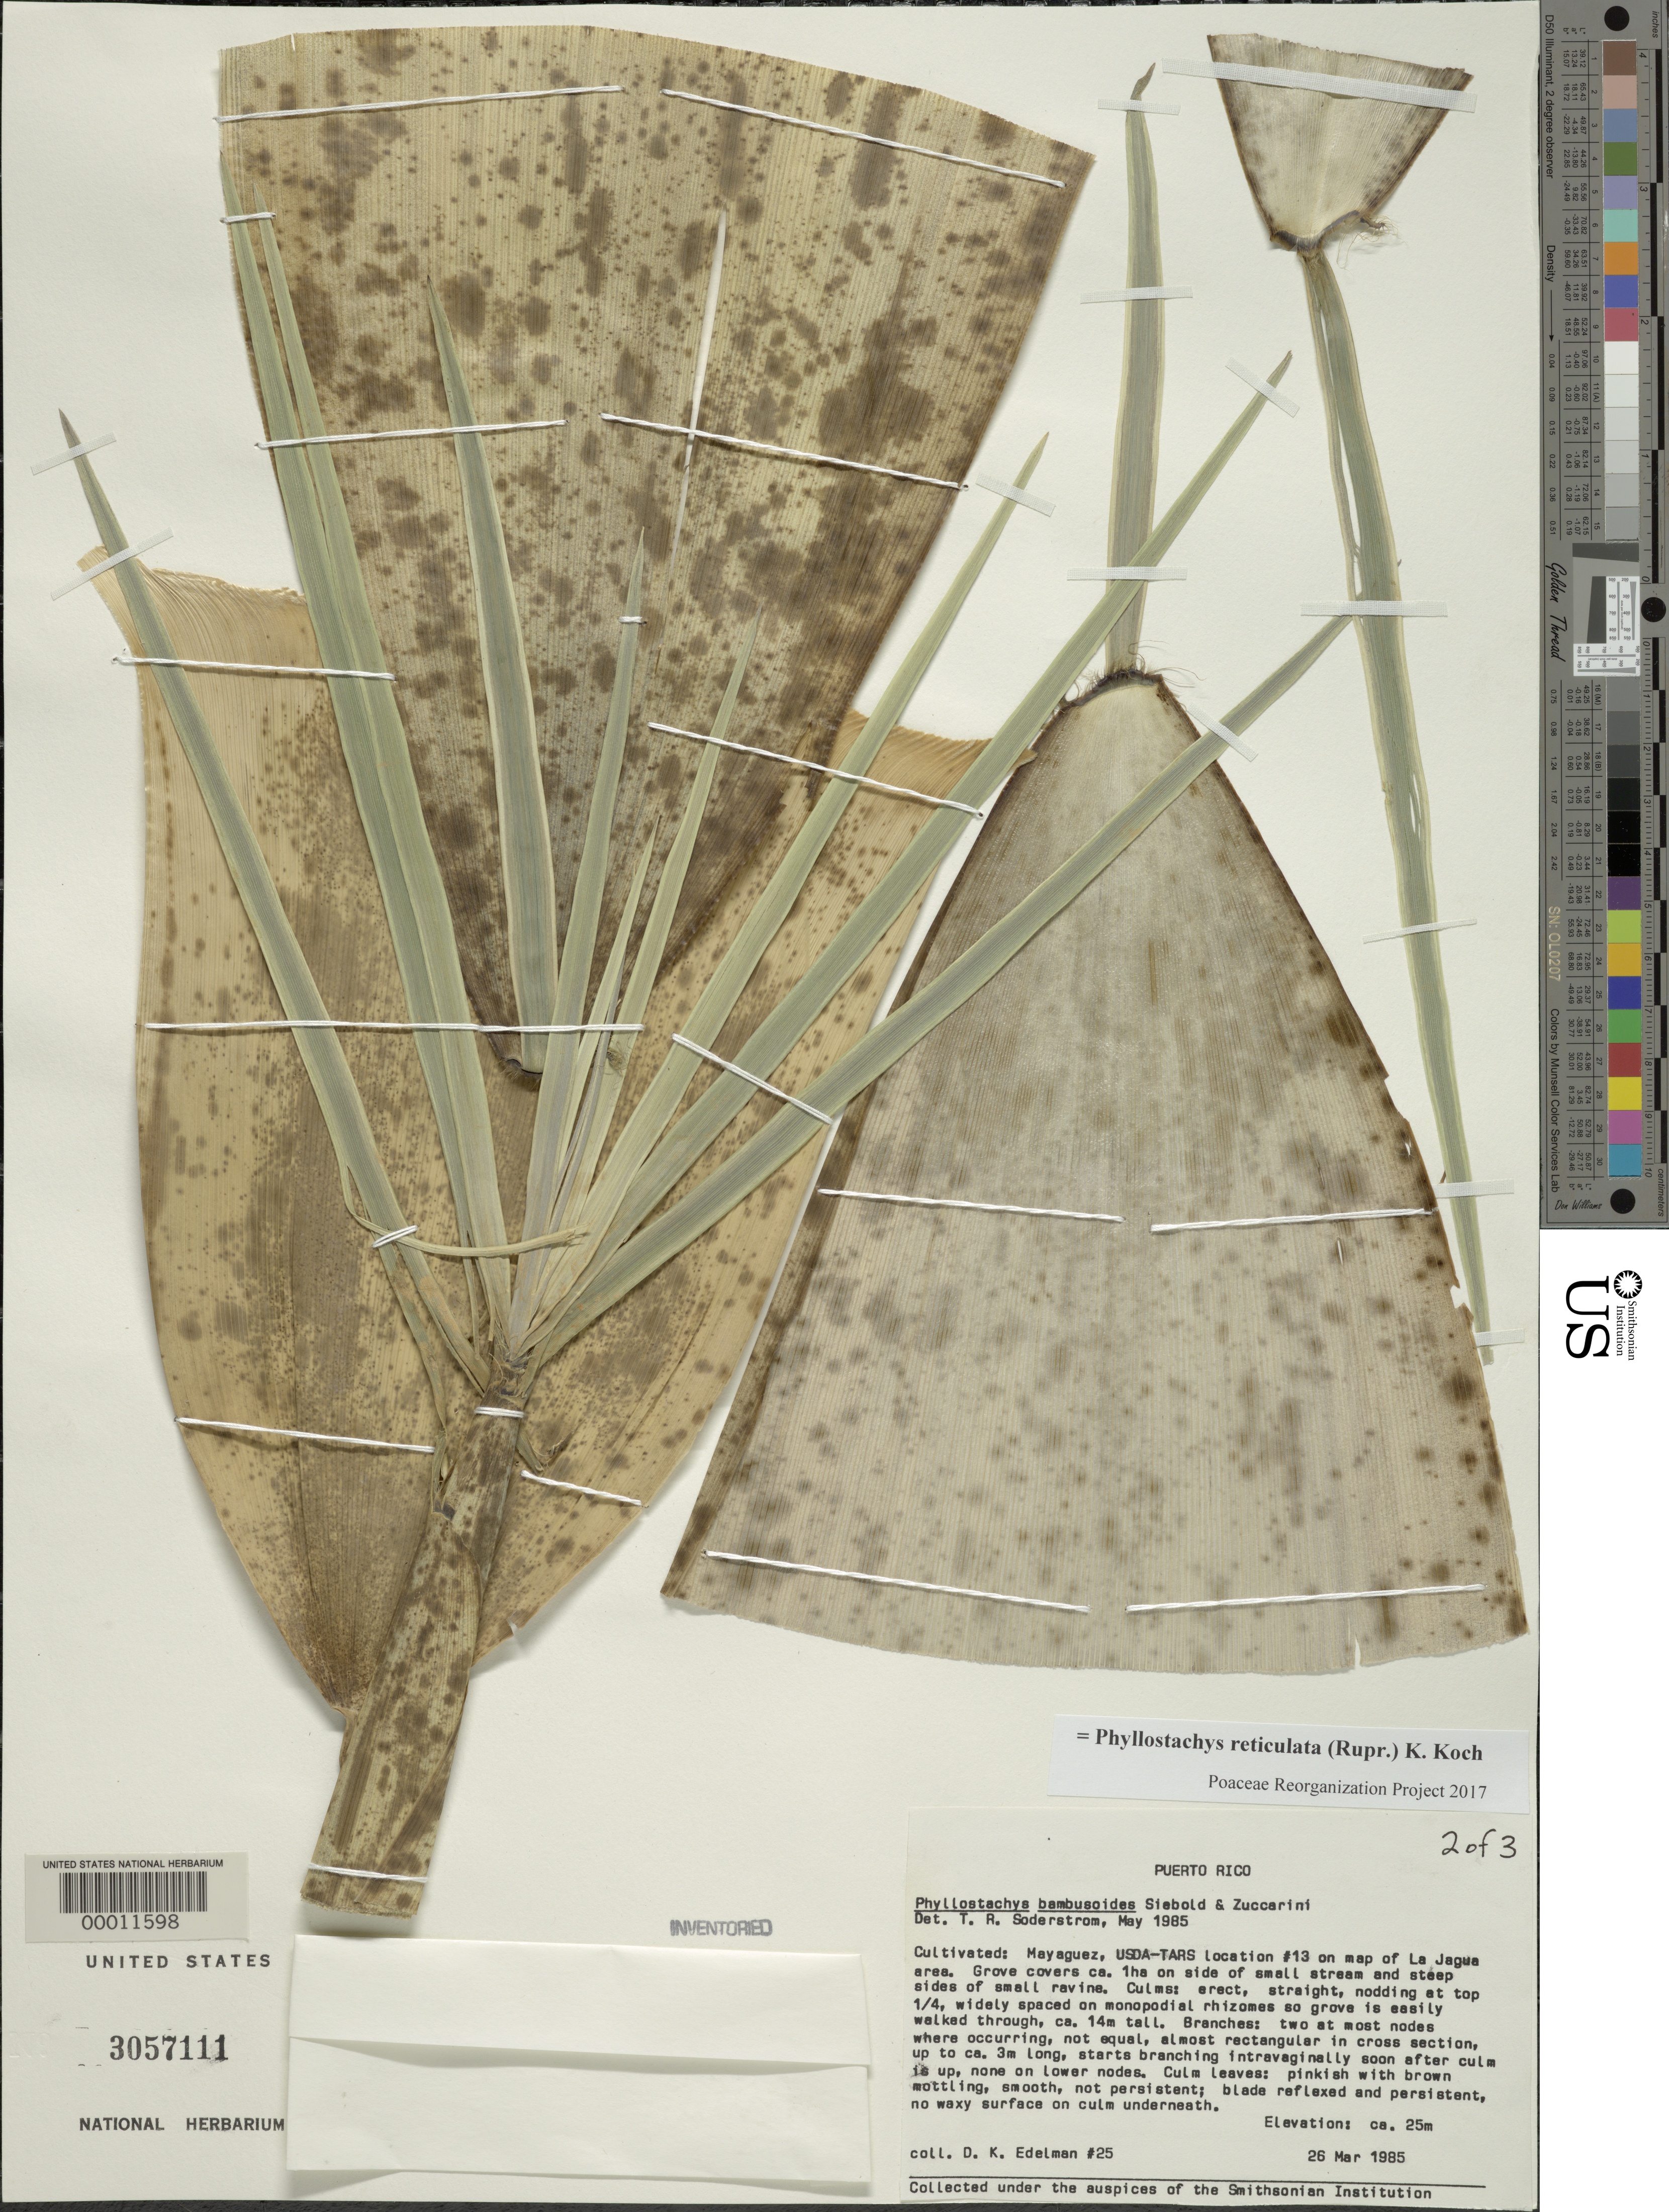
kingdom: Plantae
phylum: Tracheophyta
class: Liliopsida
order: Poales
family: Poaceae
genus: Phyllostachys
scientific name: Phyllostachys reticulata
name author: (Rupr.) K. Koch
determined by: Poaceae Reorganization Project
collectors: D. Edelman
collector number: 25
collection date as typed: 26 Mar 1985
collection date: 1985-03-26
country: Puerto Rico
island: Greater Antilles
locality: Mayaguez, usda-tars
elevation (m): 25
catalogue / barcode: US 3057111